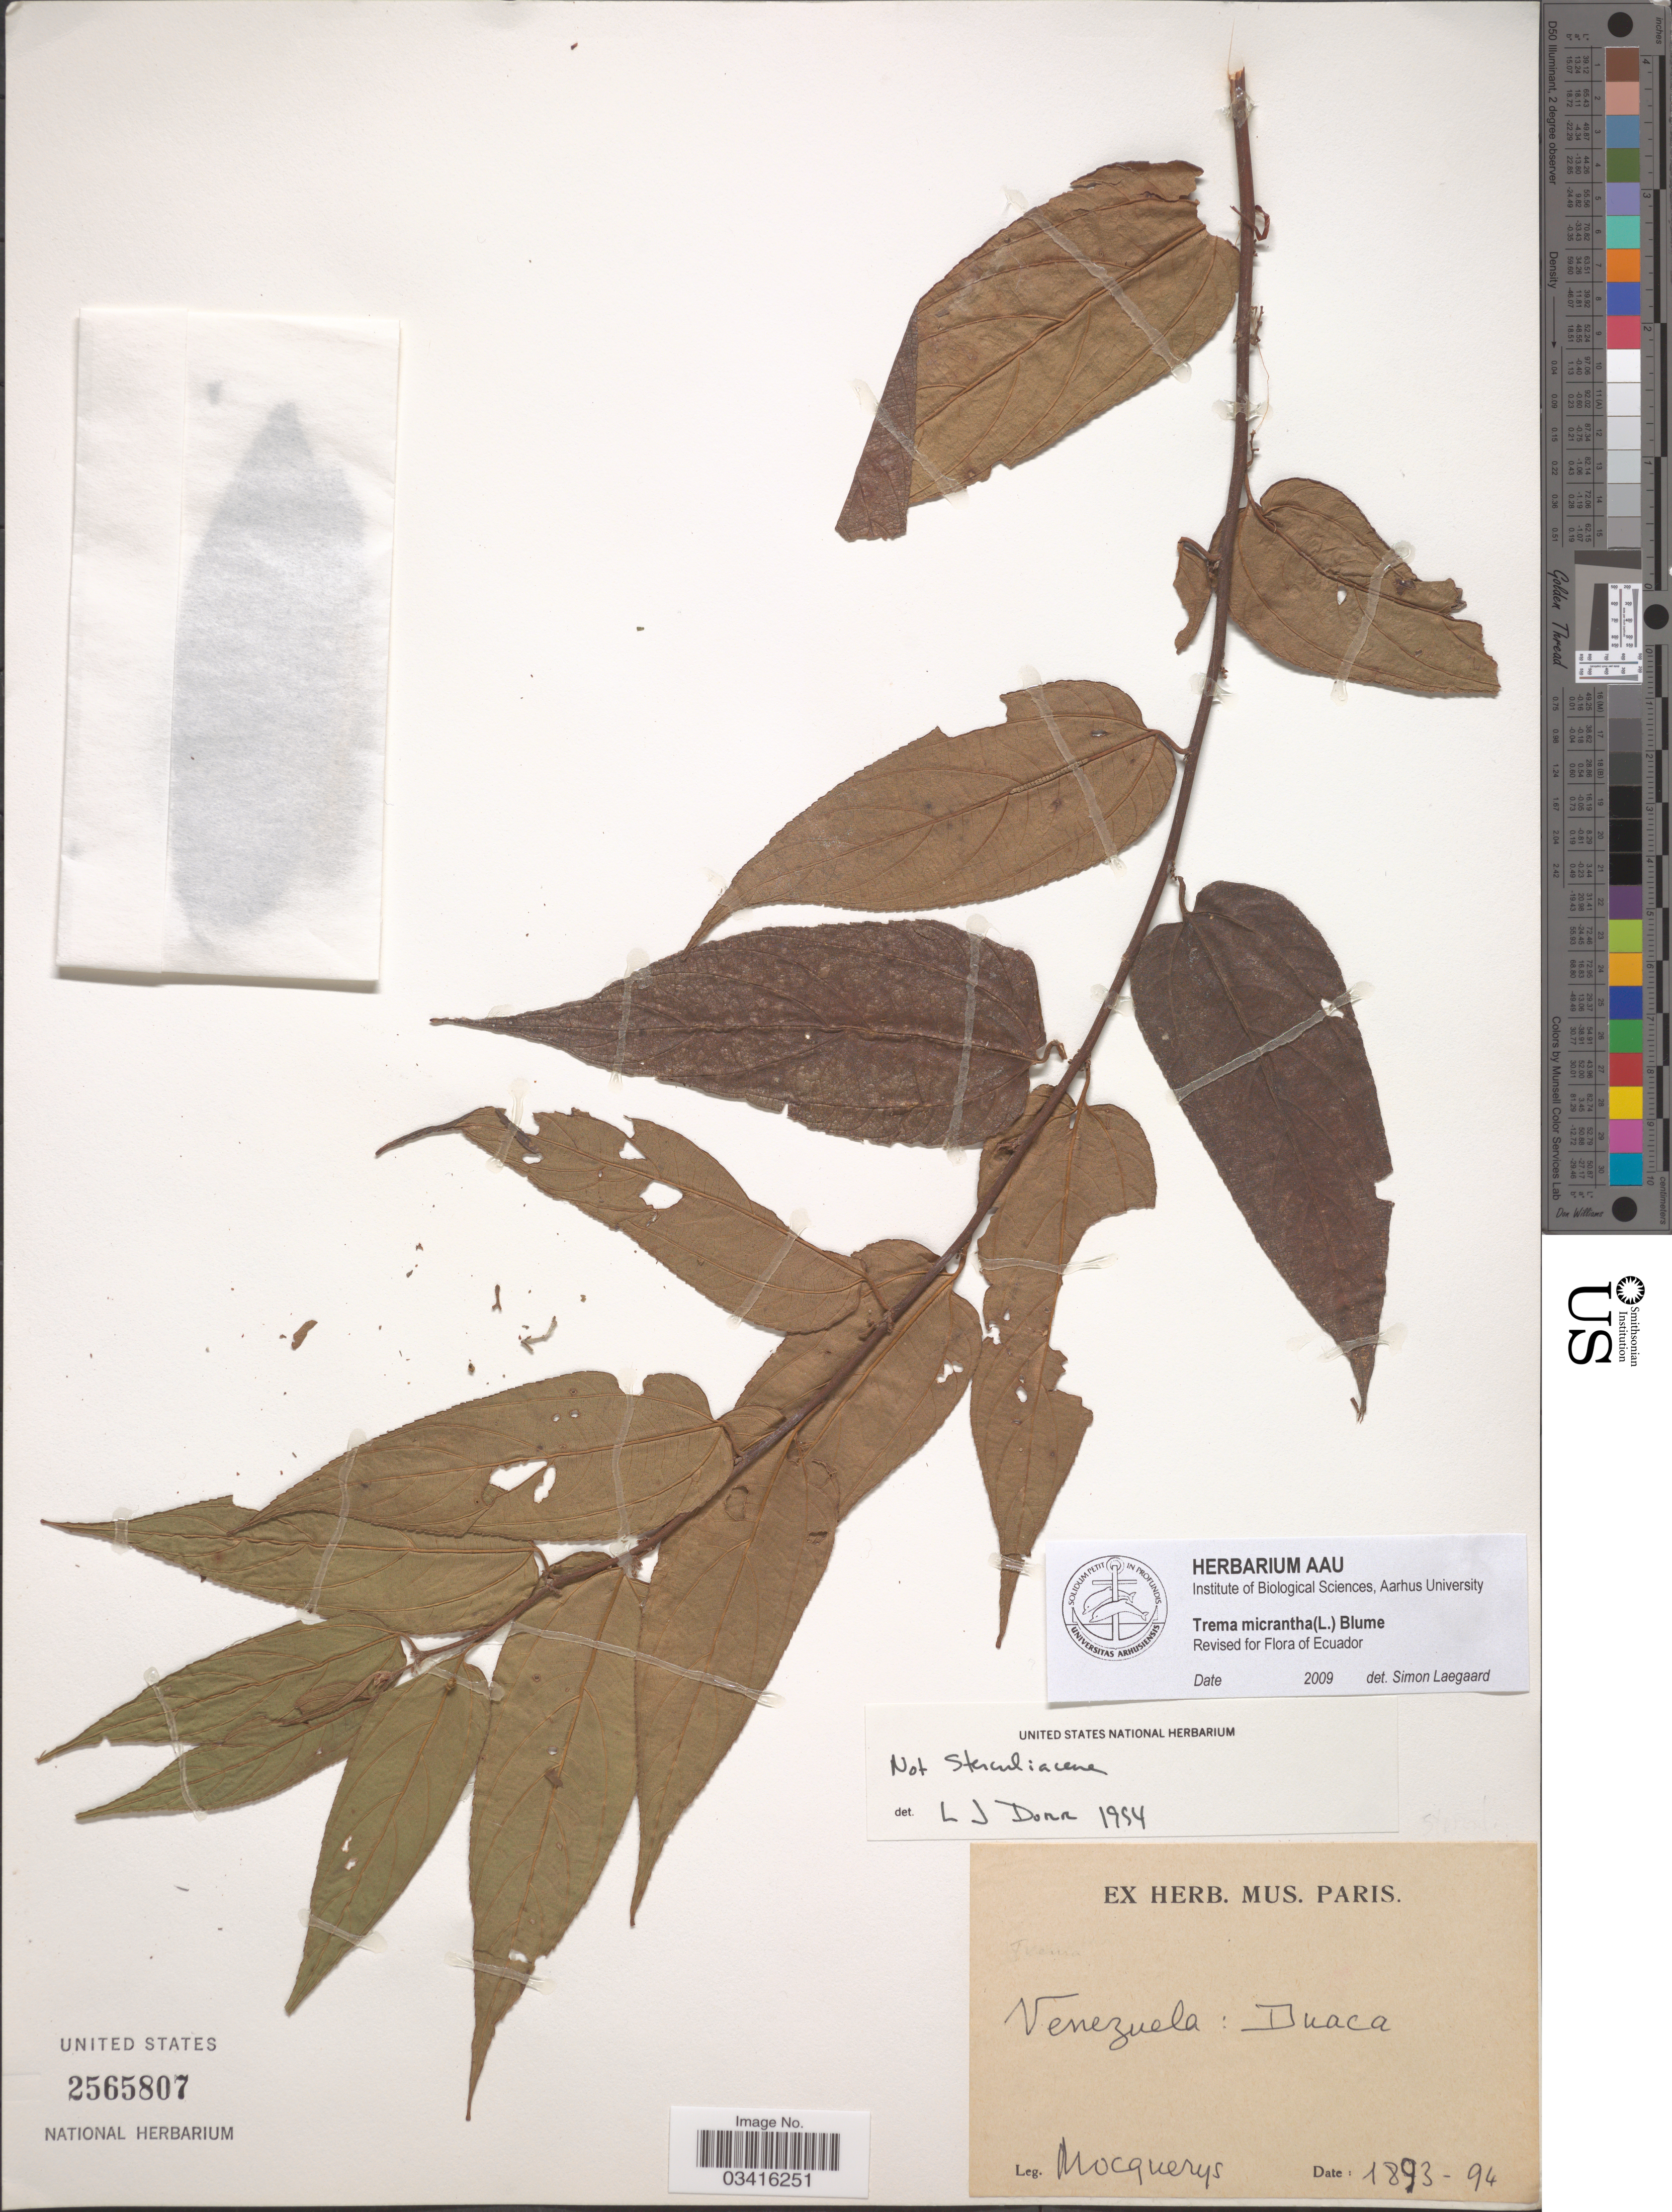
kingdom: Plantae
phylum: Tracheophyta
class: Magnoliopsida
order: Rosales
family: Cannabaceae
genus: Trema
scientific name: Trema micranthum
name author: (L.) Blume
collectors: A. Mocquerys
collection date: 1893/1894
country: Venezuela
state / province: Lara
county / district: Crespo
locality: Duaca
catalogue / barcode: US 2565807